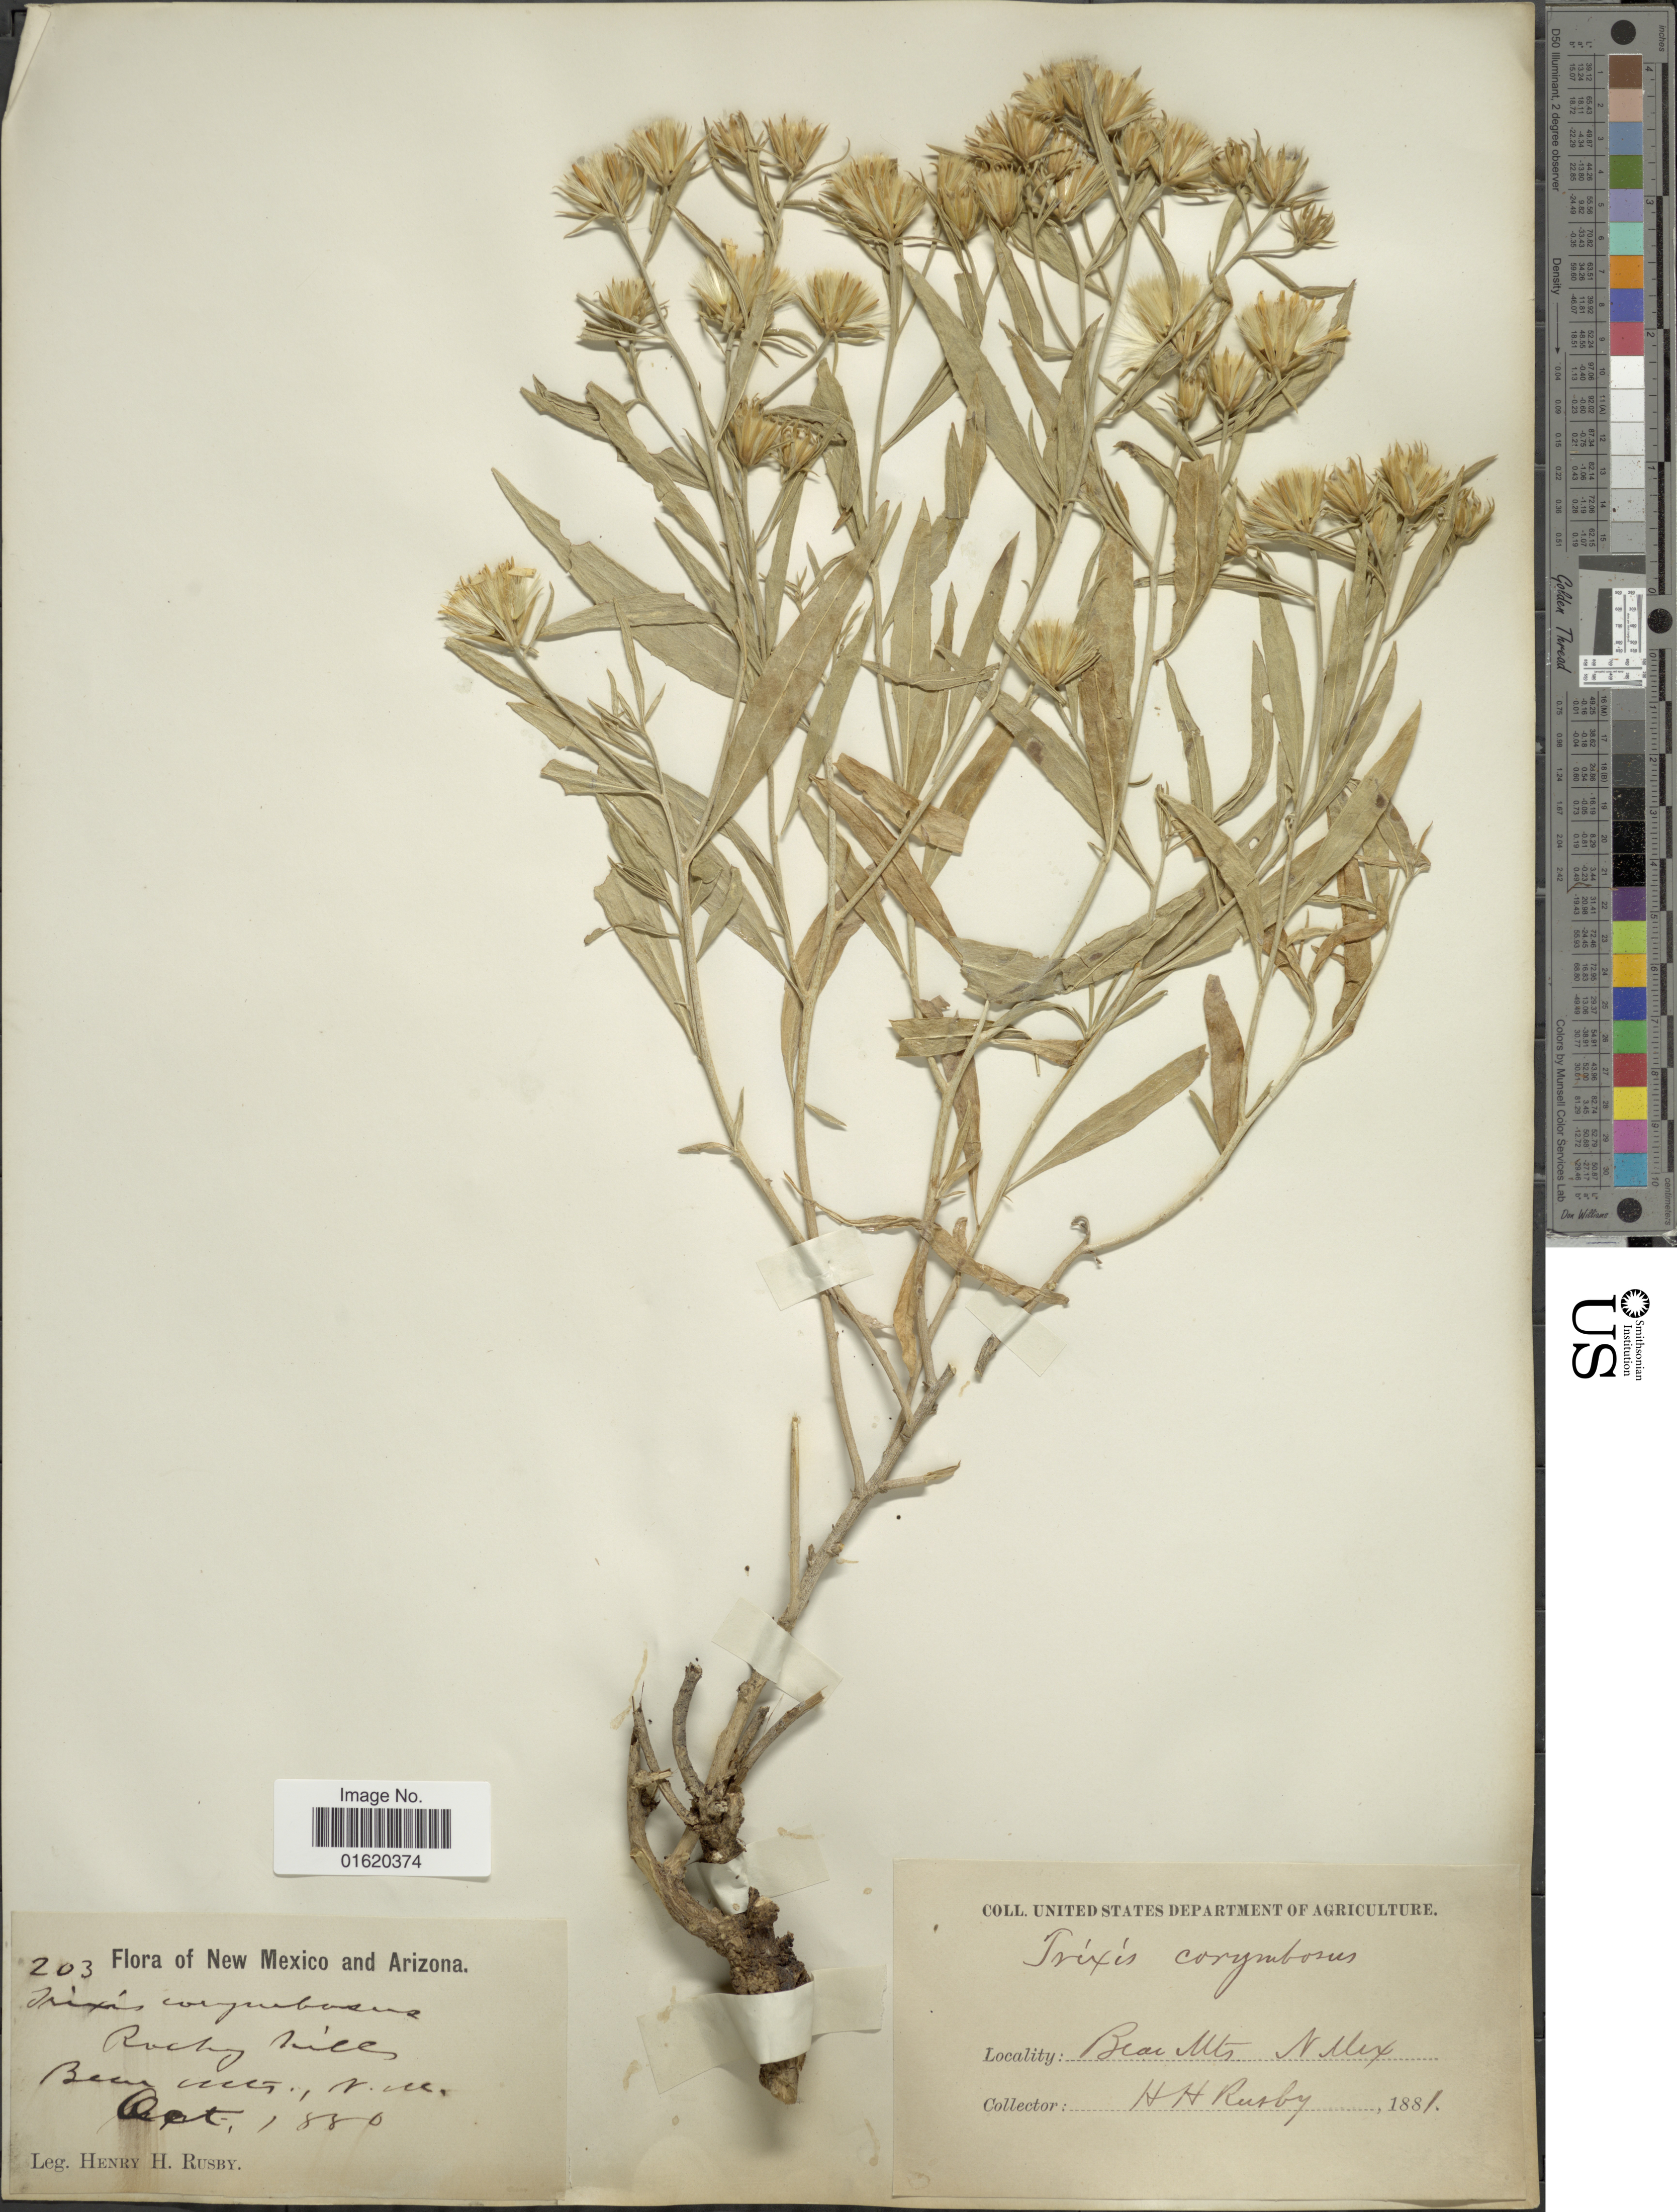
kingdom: Plantae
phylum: Tracheophyta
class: Magnoliopsida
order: Asterales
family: Asteraceae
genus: Trixis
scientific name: Trixis californica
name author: Kellogg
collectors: H. H. Rusby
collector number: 203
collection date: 1880-10/1881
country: United States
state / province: New Mexico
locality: Rocky Hills, Beau Mts.